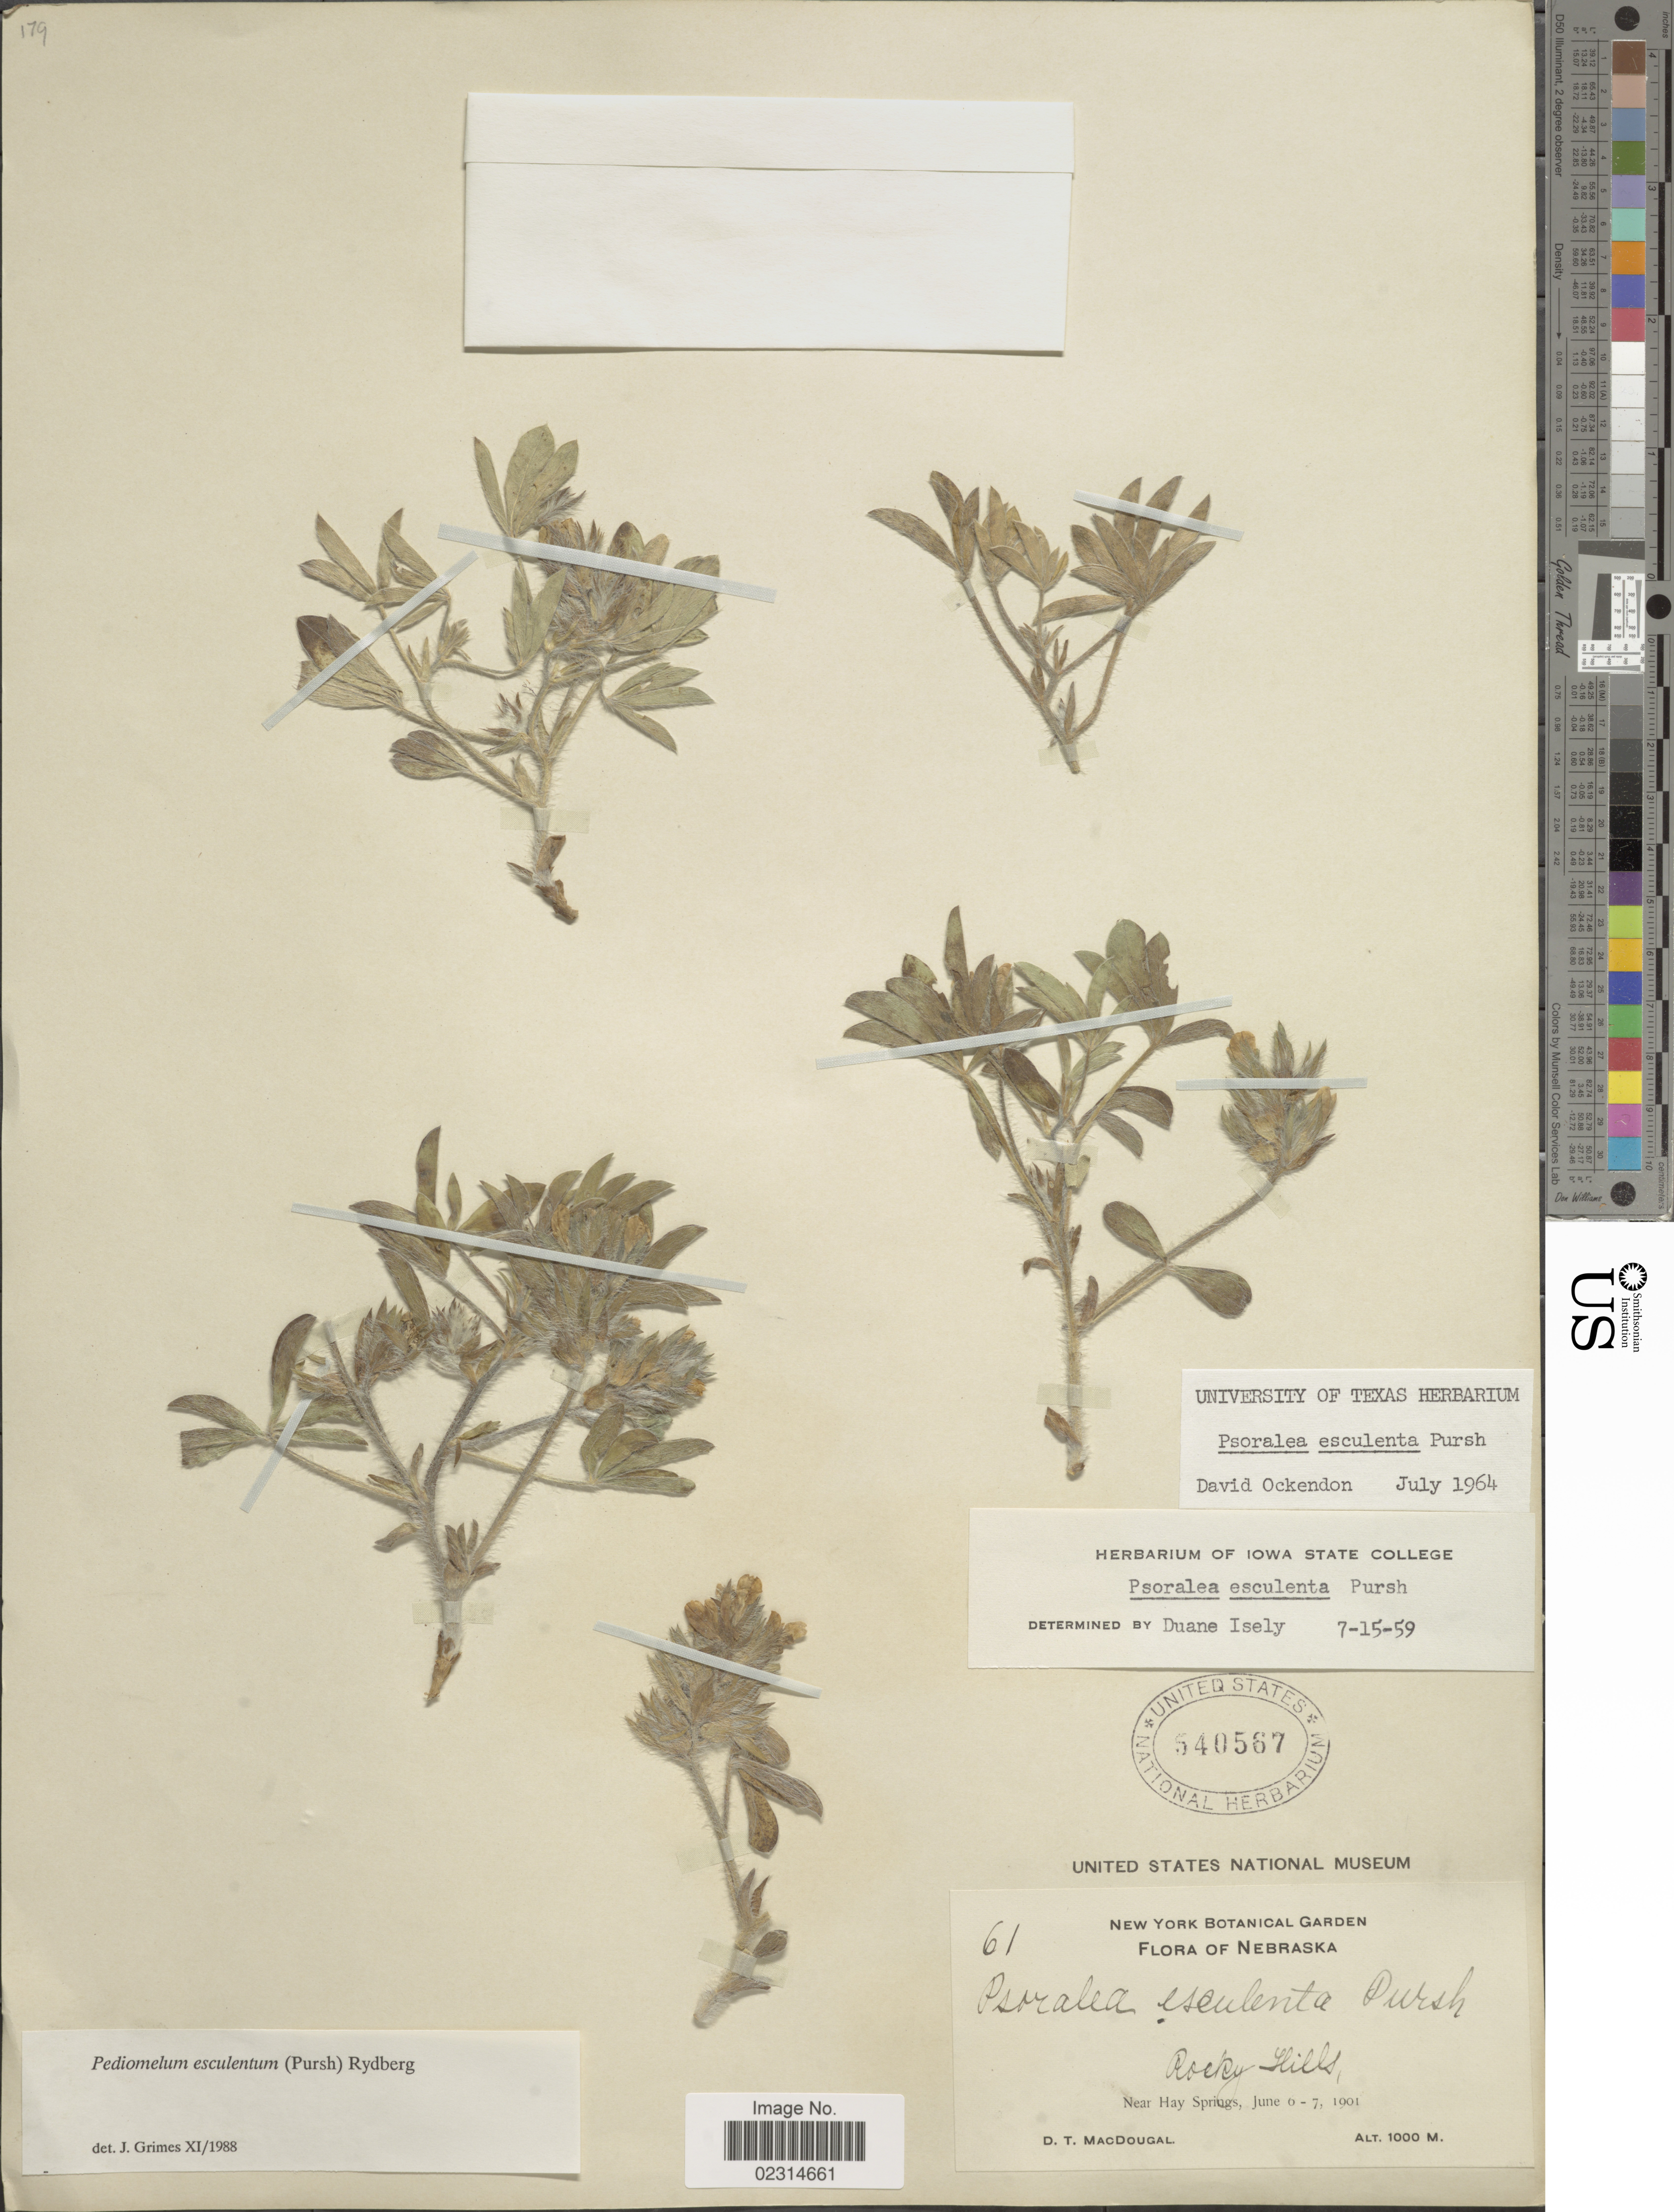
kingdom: Plantae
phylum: Tracheophyta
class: Magnoliopsida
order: Fabales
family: Fabaceae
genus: Pediomelum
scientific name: Pediomelum esculentum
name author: (Pursh) Rydb.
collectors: D. T. MacDougal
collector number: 61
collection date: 1901-06-06/1901-06-07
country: United States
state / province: Nebraska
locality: Rocky Hills, Near Hay Springs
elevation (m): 1000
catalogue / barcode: US 540567